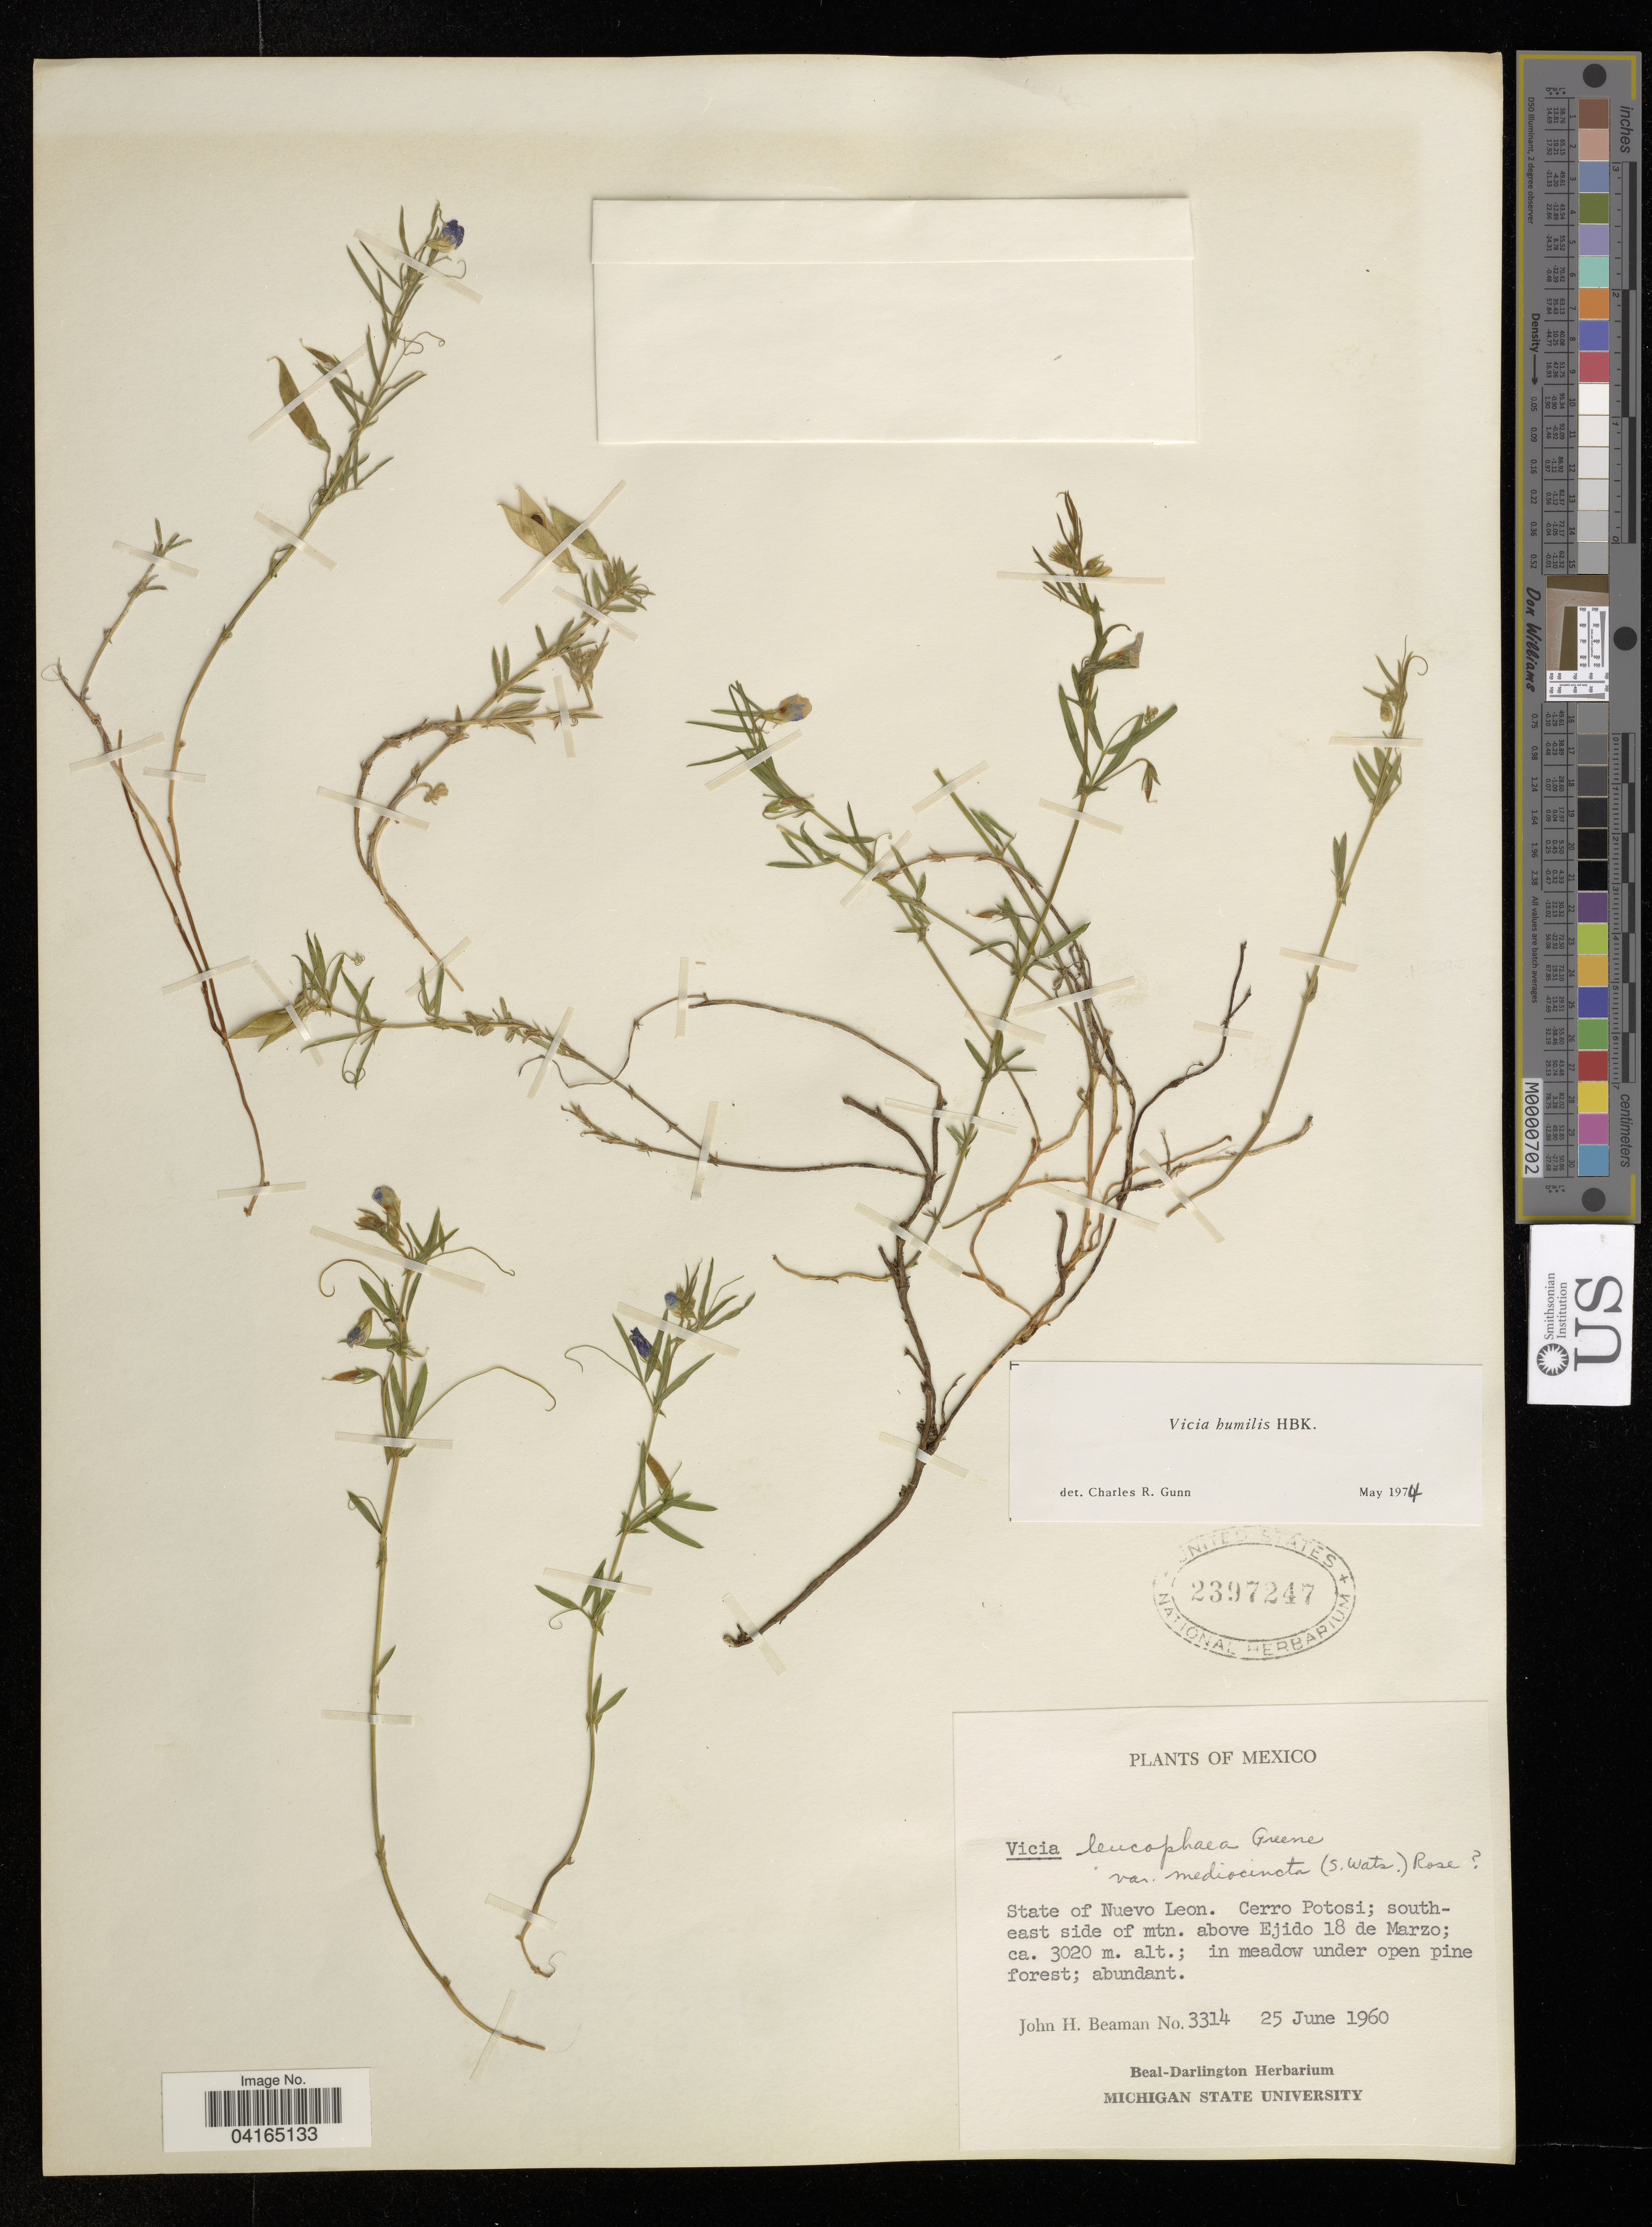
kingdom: Plantae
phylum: Tracheophyta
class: Magnoliopsida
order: Fabales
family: Fabaceae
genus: Vicia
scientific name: Vicia humilis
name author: Kunth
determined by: Hechenleitner, Paulina, RBG Edinburgh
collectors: J. H. Beaman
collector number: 3314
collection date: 1960-06-25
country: Mexico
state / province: Nuevo León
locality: Cerro Potosi; south-east side of mtn.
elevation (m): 3020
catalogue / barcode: US 2397247